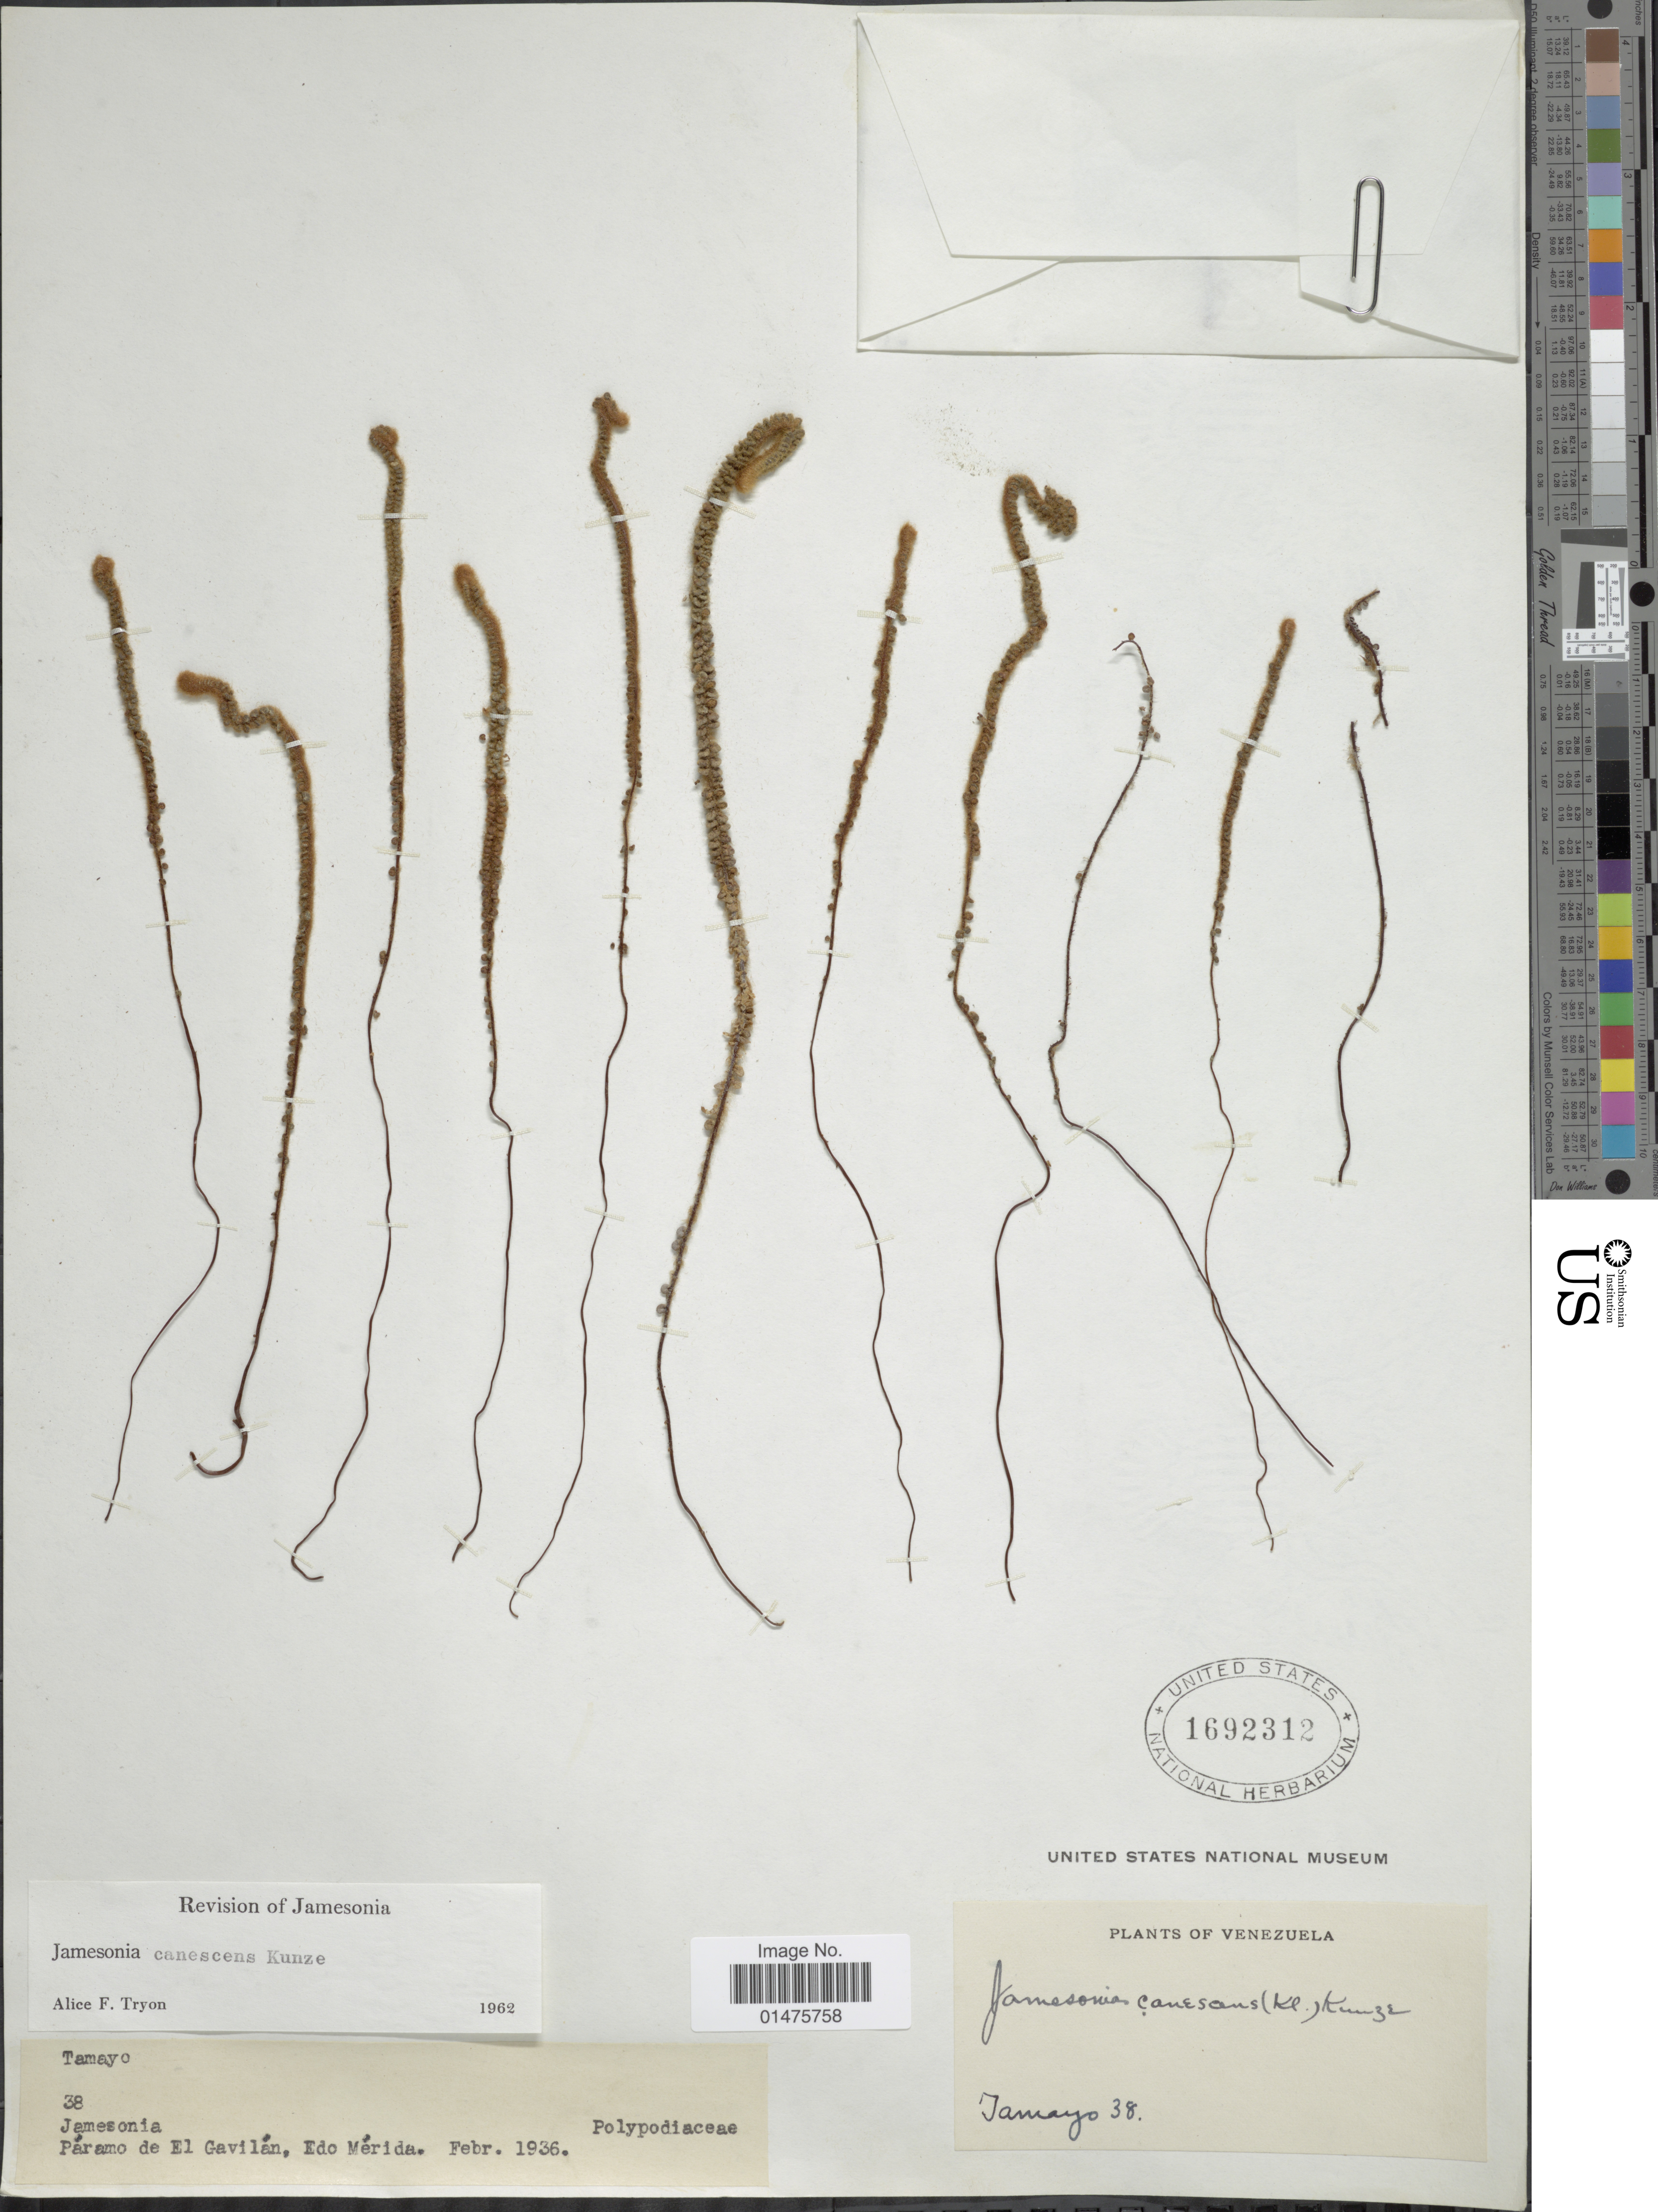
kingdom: Plantae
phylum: Tracheophyta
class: Polypodiopsida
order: Polypodiales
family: Pteridaceae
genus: Jamesonia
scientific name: Jamesonia canescens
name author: Kunze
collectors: -. Tamayo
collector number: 38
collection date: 1936-02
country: Venezuela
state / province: Mérida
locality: Páramo de El Gavilán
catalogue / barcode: US 1692312